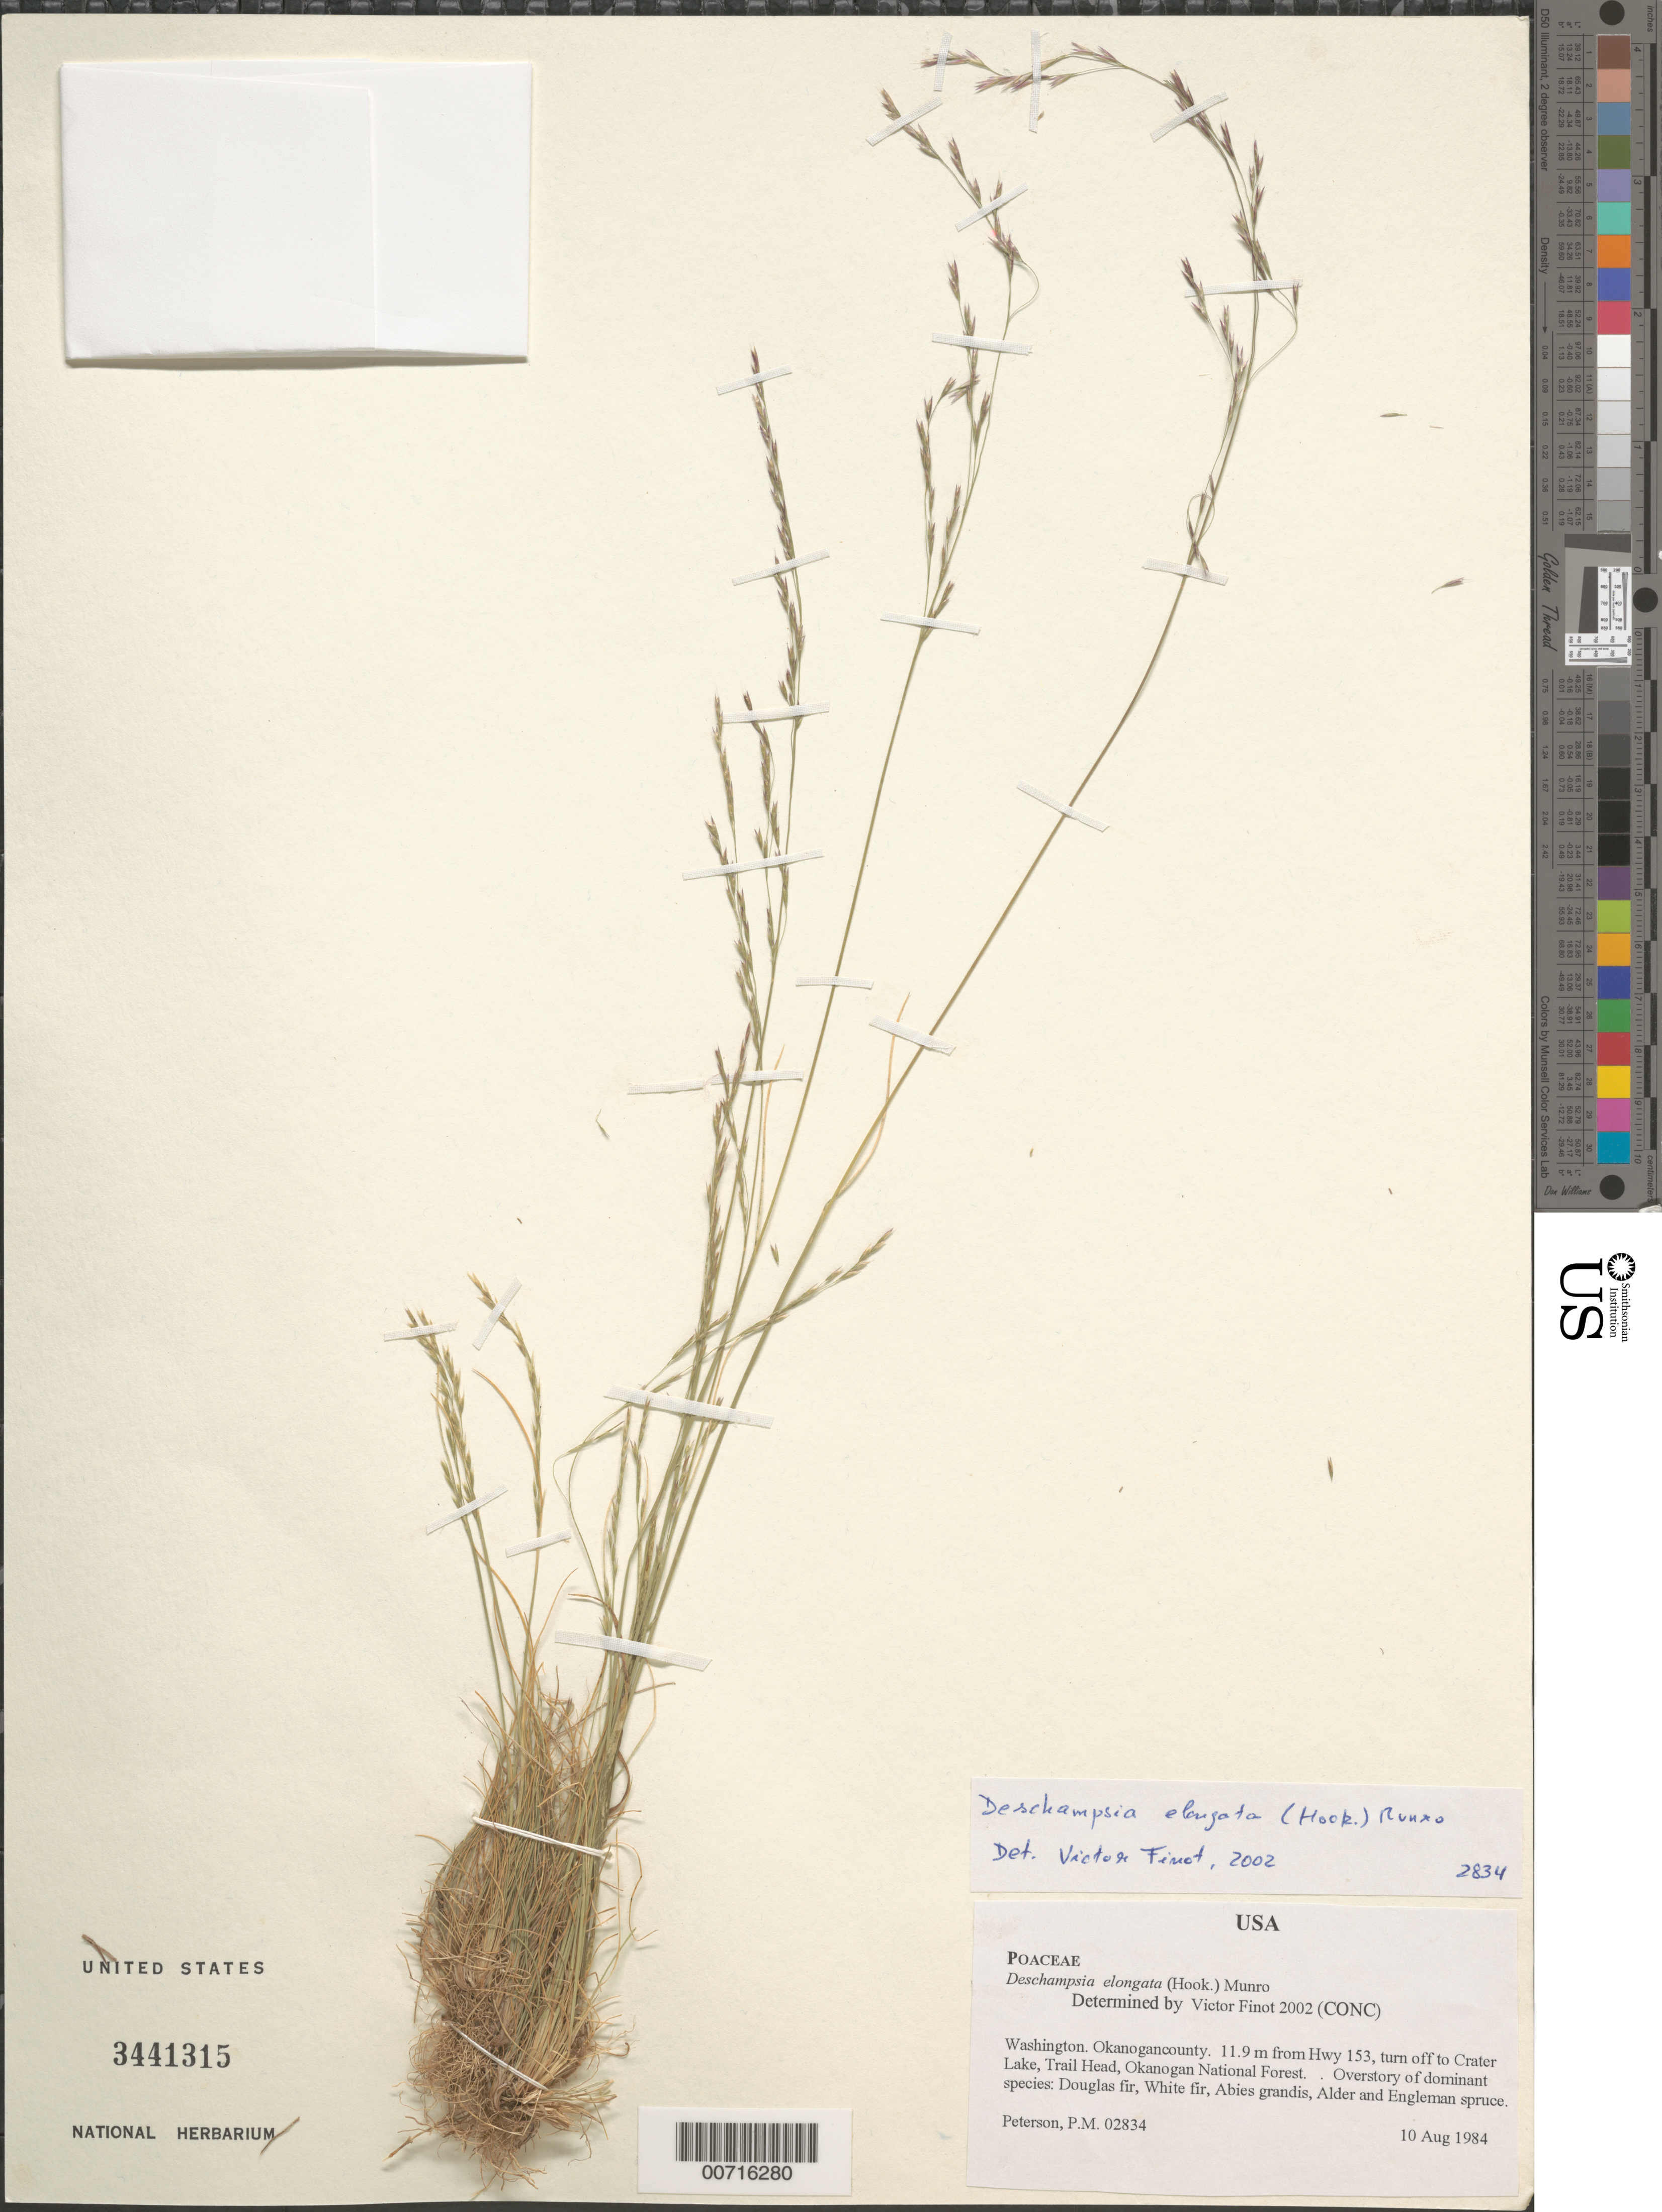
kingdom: Plantae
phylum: Tracheophyta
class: Liliopsida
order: Poales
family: Poaceae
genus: Deschampsia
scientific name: Deschampsia elongata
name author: (Hook.) Munro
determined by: Finot, V. L.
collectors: P. M. Peterson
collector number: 02834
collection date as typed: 10 Aug 1984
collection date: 1984-08-10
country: United States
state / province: Washington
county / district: Okanogan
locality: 11.9 m from Hwy 153, turn off to Crater Lake, Trail Head, Okanogan National Forest.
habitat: Overstory of dominant species: Douglas fir, White fir, Abies grandis, Alder and Engleman spruce.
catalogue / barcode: US 3441315